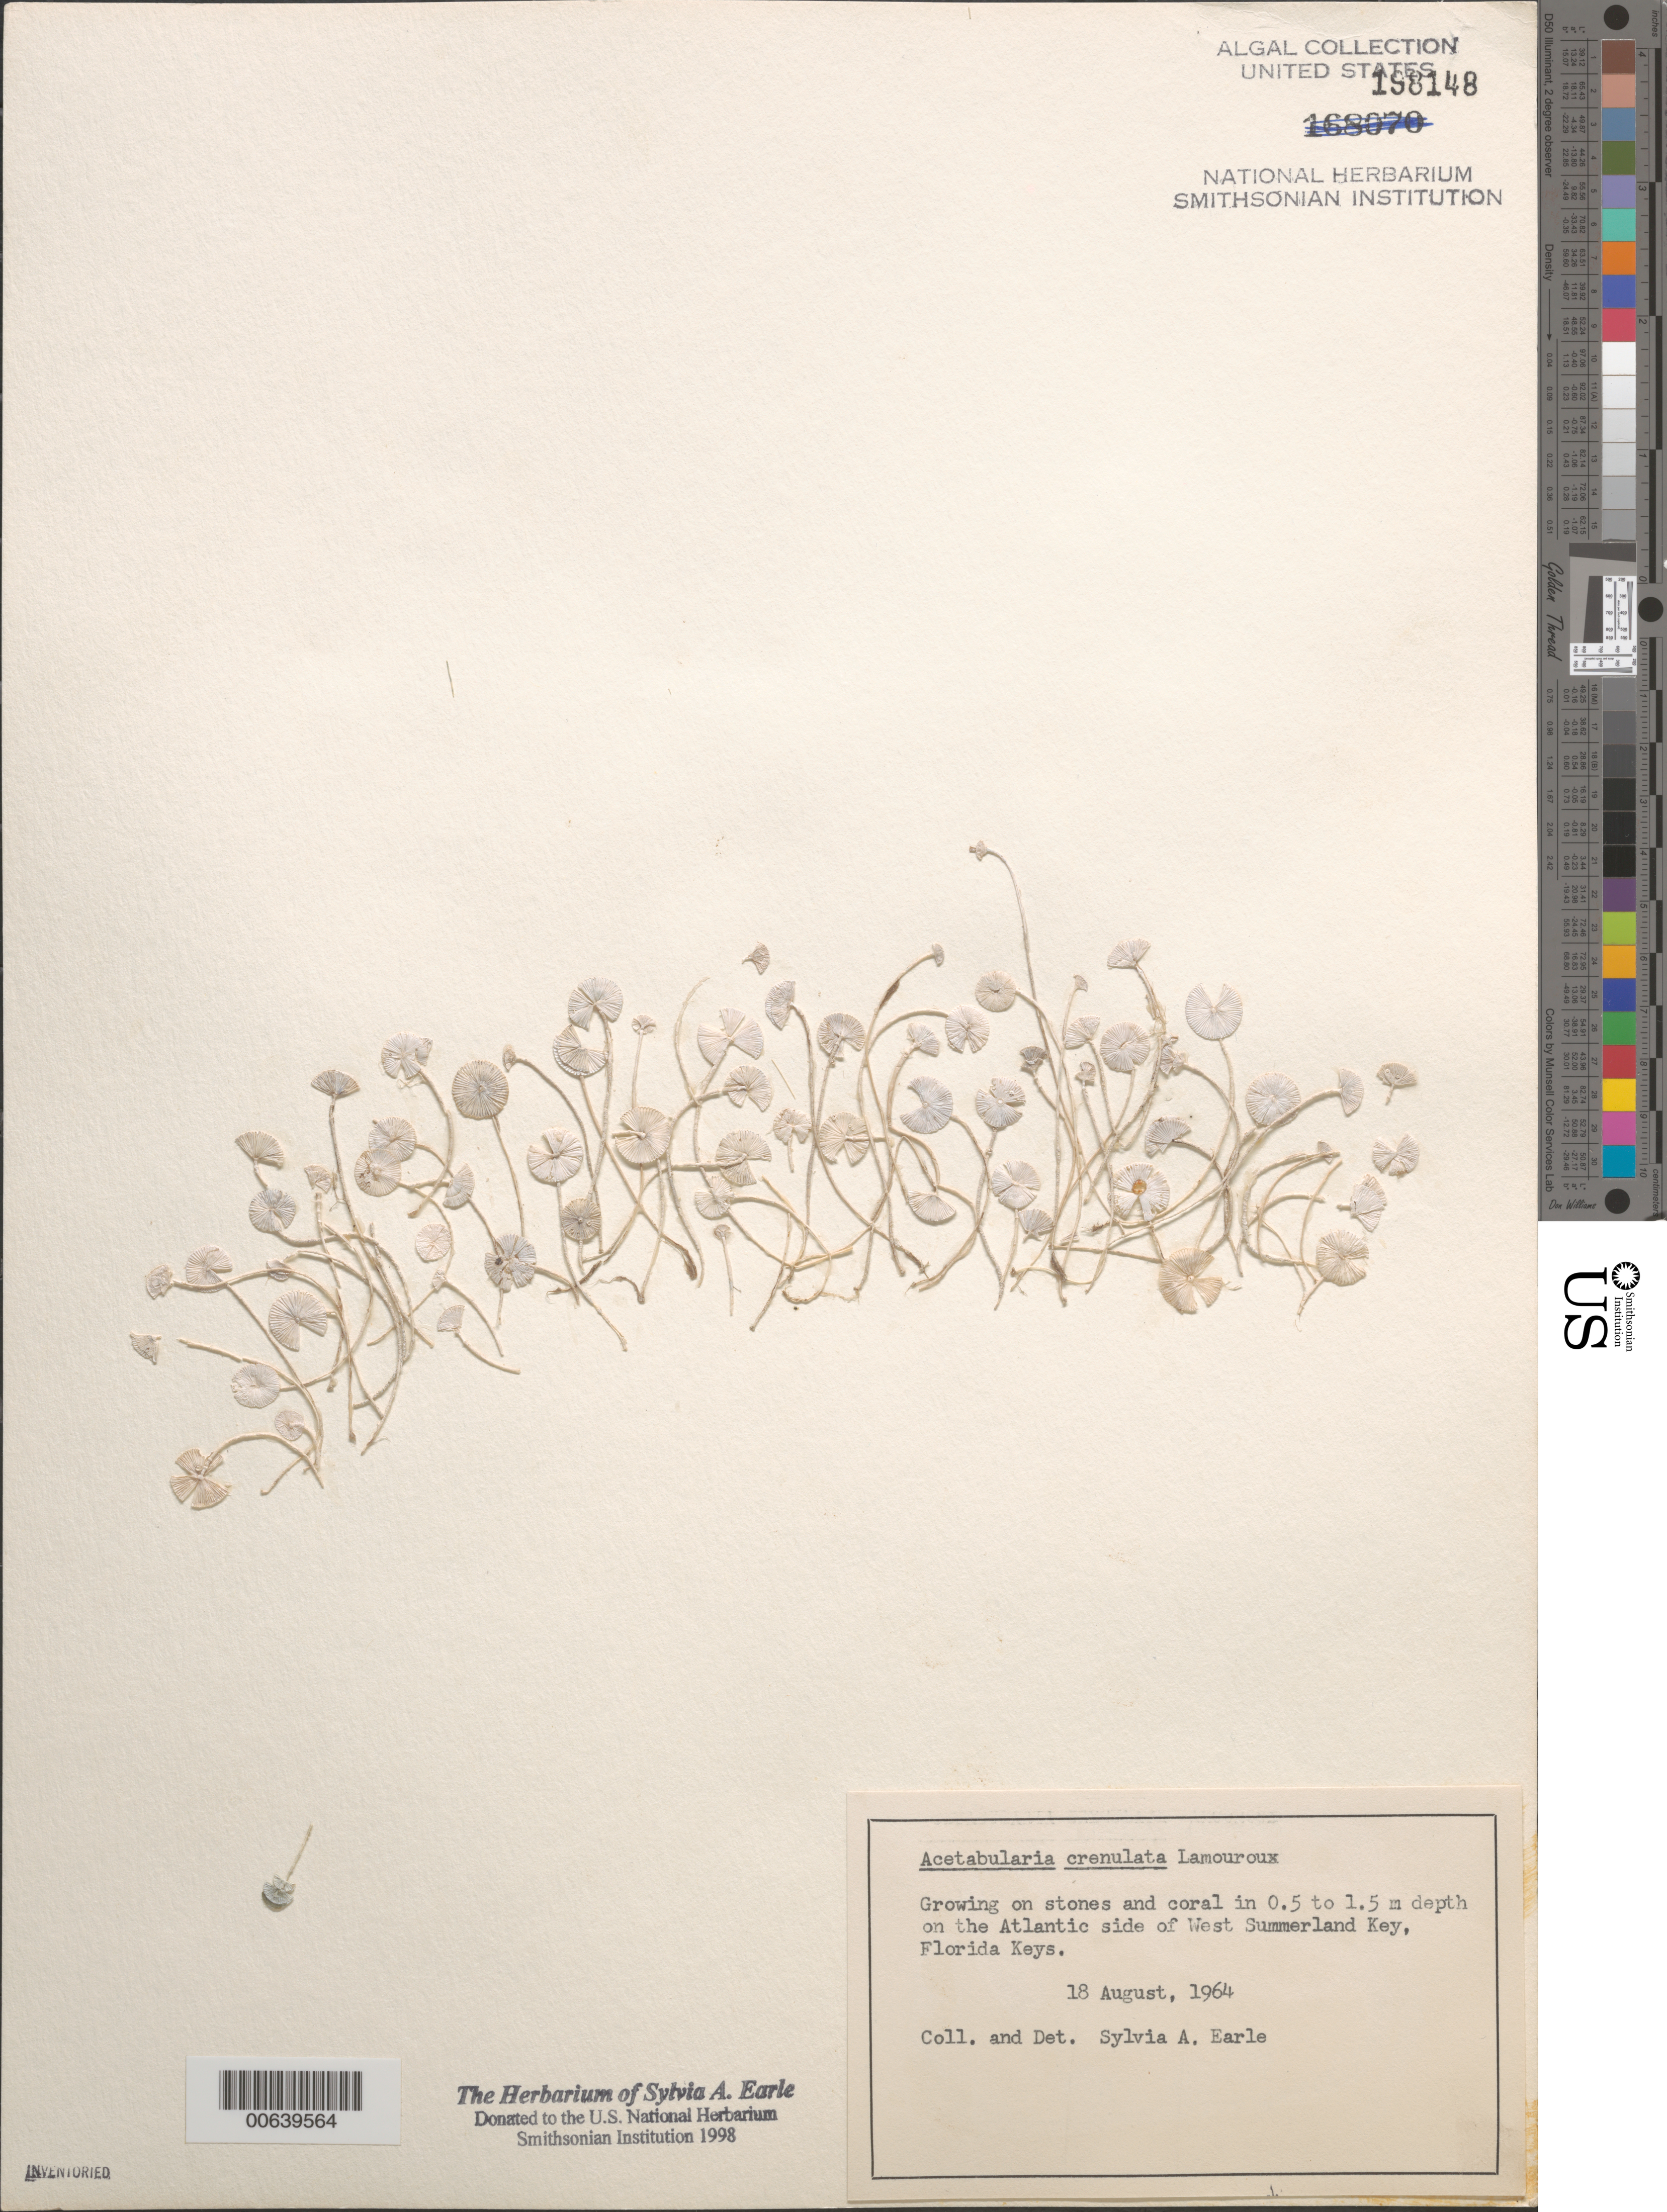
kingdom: Plantae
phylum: Chlorophyta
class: Ulvophyceae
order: Dasycladales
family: Polyphysaceae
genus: Acetabularia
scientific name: Acetabularia acetabulum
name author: J.V.Lamouroux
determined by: Earle, S. A.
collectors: S. A. Earle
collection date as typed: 18 Aug 1964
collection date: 1964-08-18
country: United States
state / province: Florida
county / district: Monroe County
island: West Summerland Key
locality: Atlantic side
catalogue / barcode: US 198148